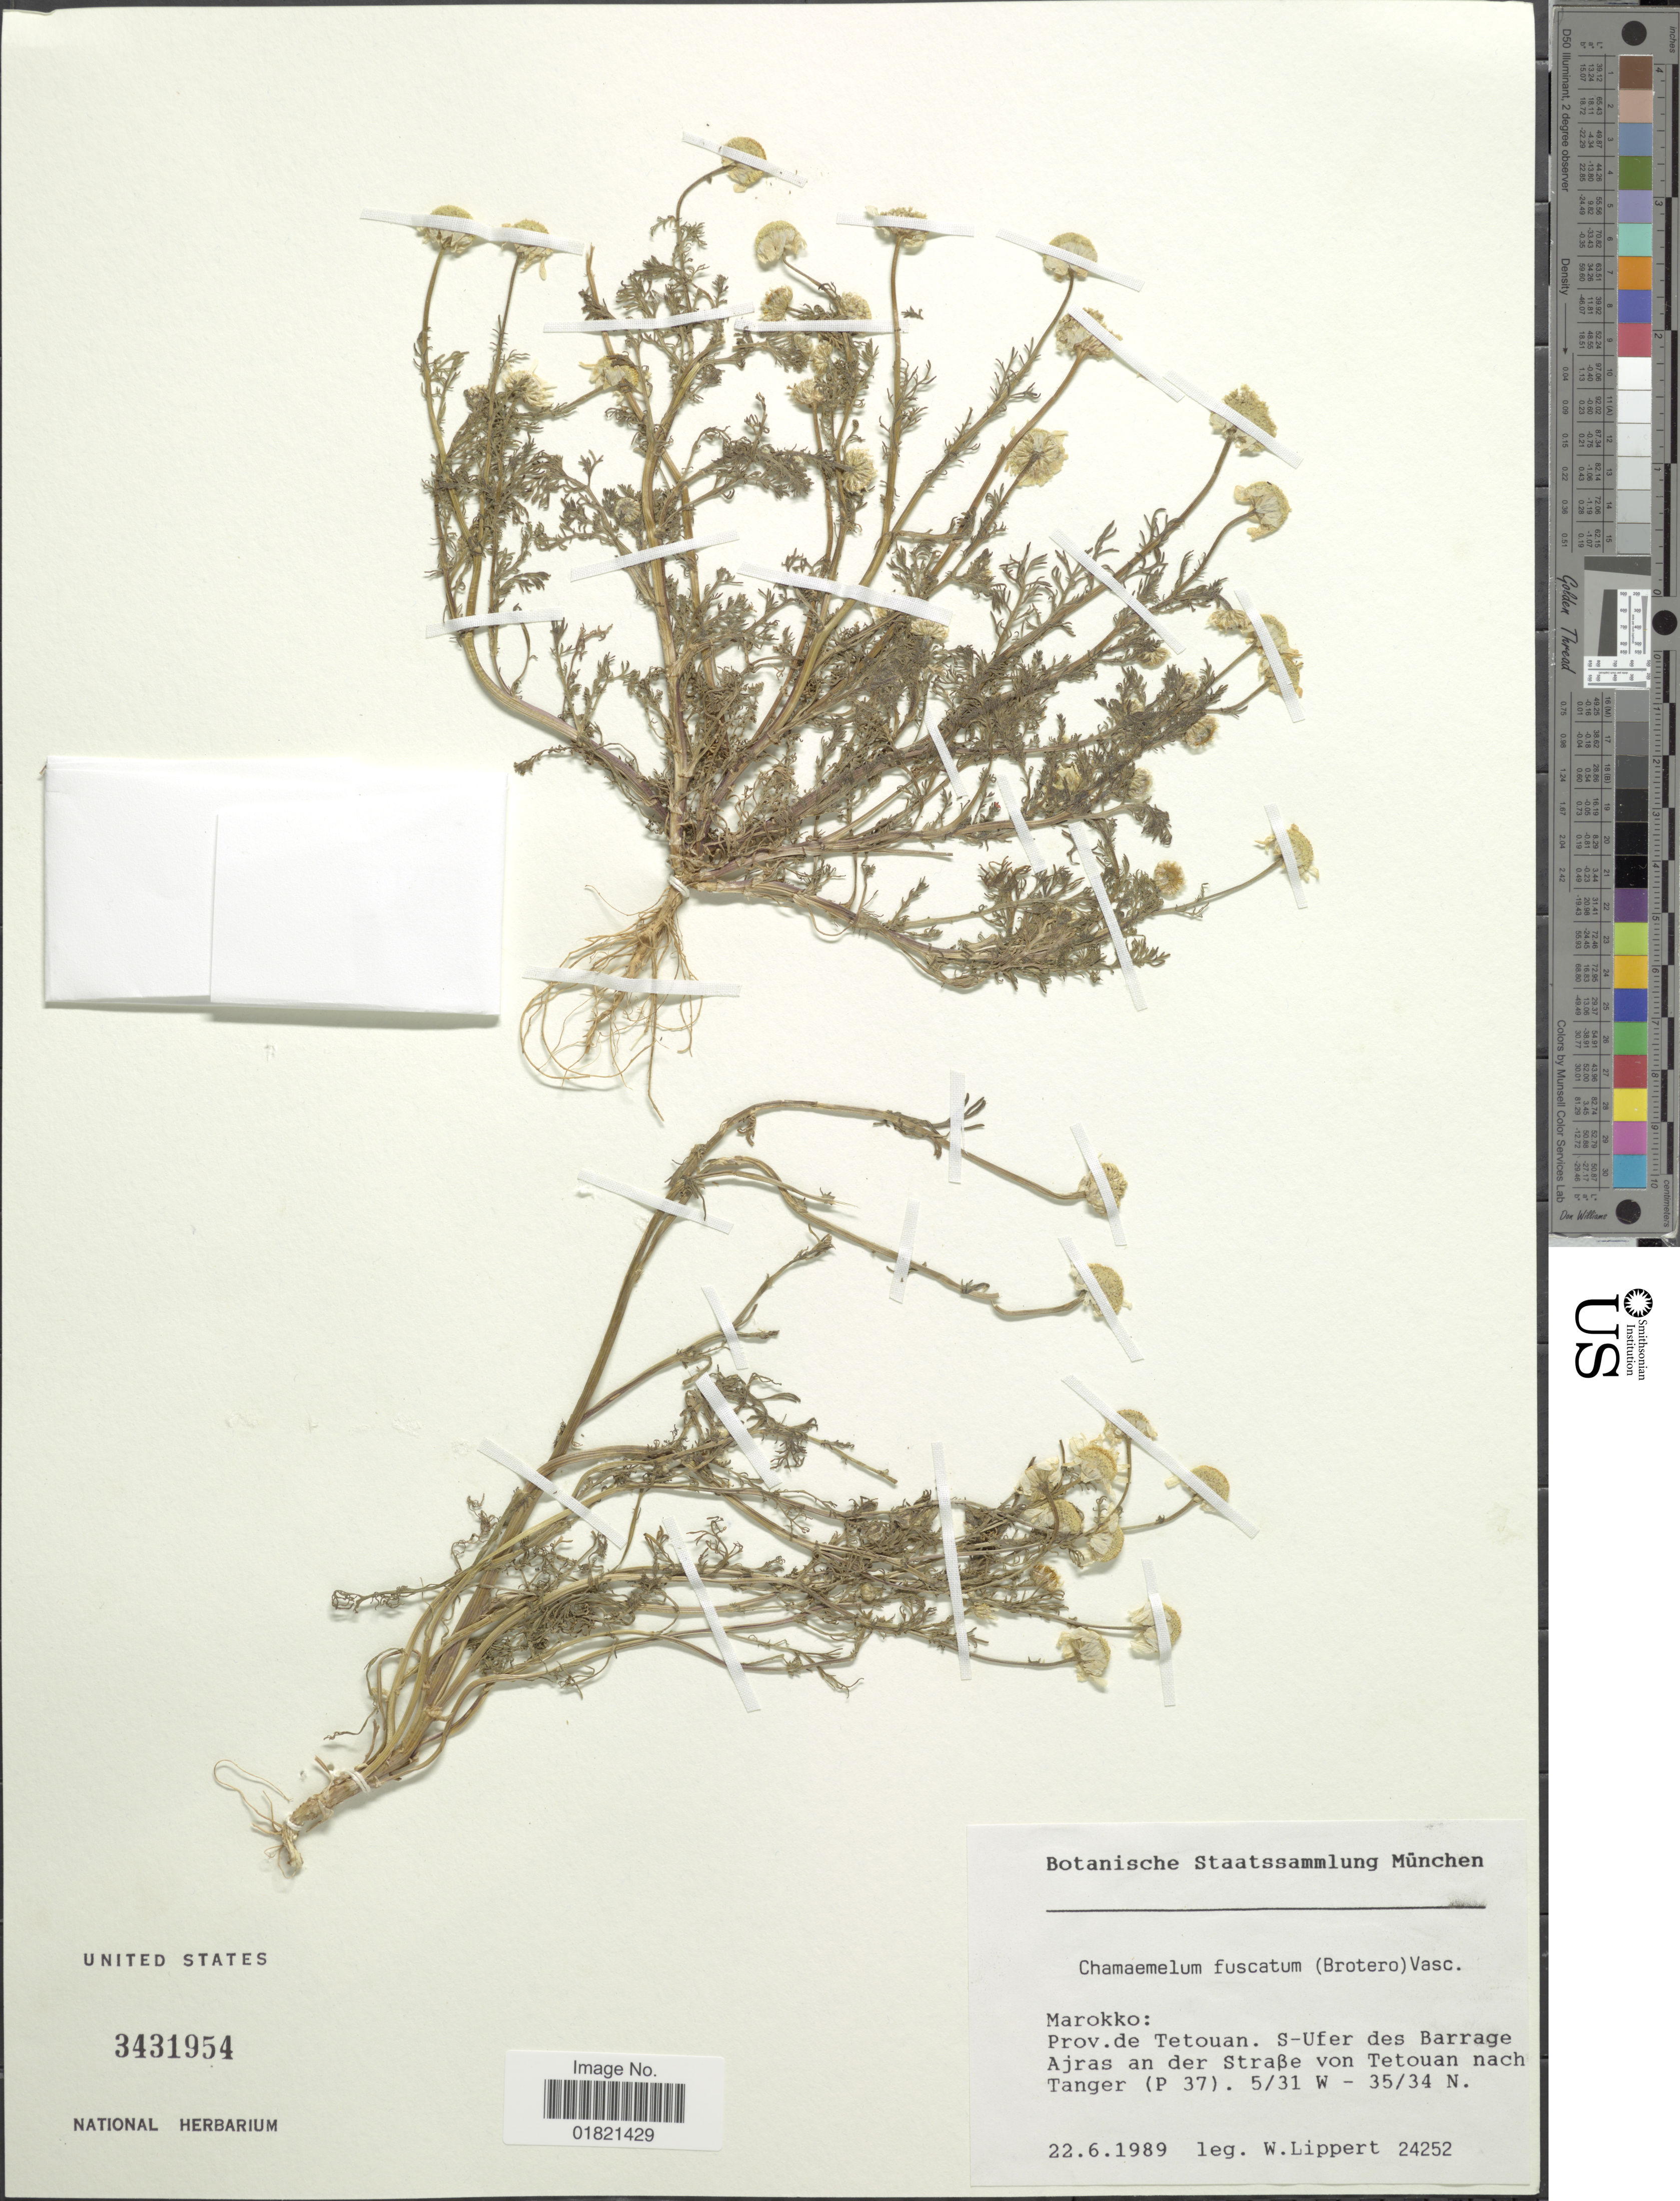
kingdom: Plantae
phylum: Tracheophyta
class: Magnoliopsida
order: Asterales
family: Asteraceae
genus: Chamaemelum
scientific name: Chamaemelum fuscatum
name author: (Brot.) Vasc.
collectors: W. Lippert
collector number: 24252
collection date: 1989-06-22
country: Morocco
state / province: Tanger-Tétouan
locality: Prov. de Tetouan. S-Ufer des Barrage Ajras an der Strabe von Tetouan nach Tanger (P37)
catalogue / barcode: US 3431954